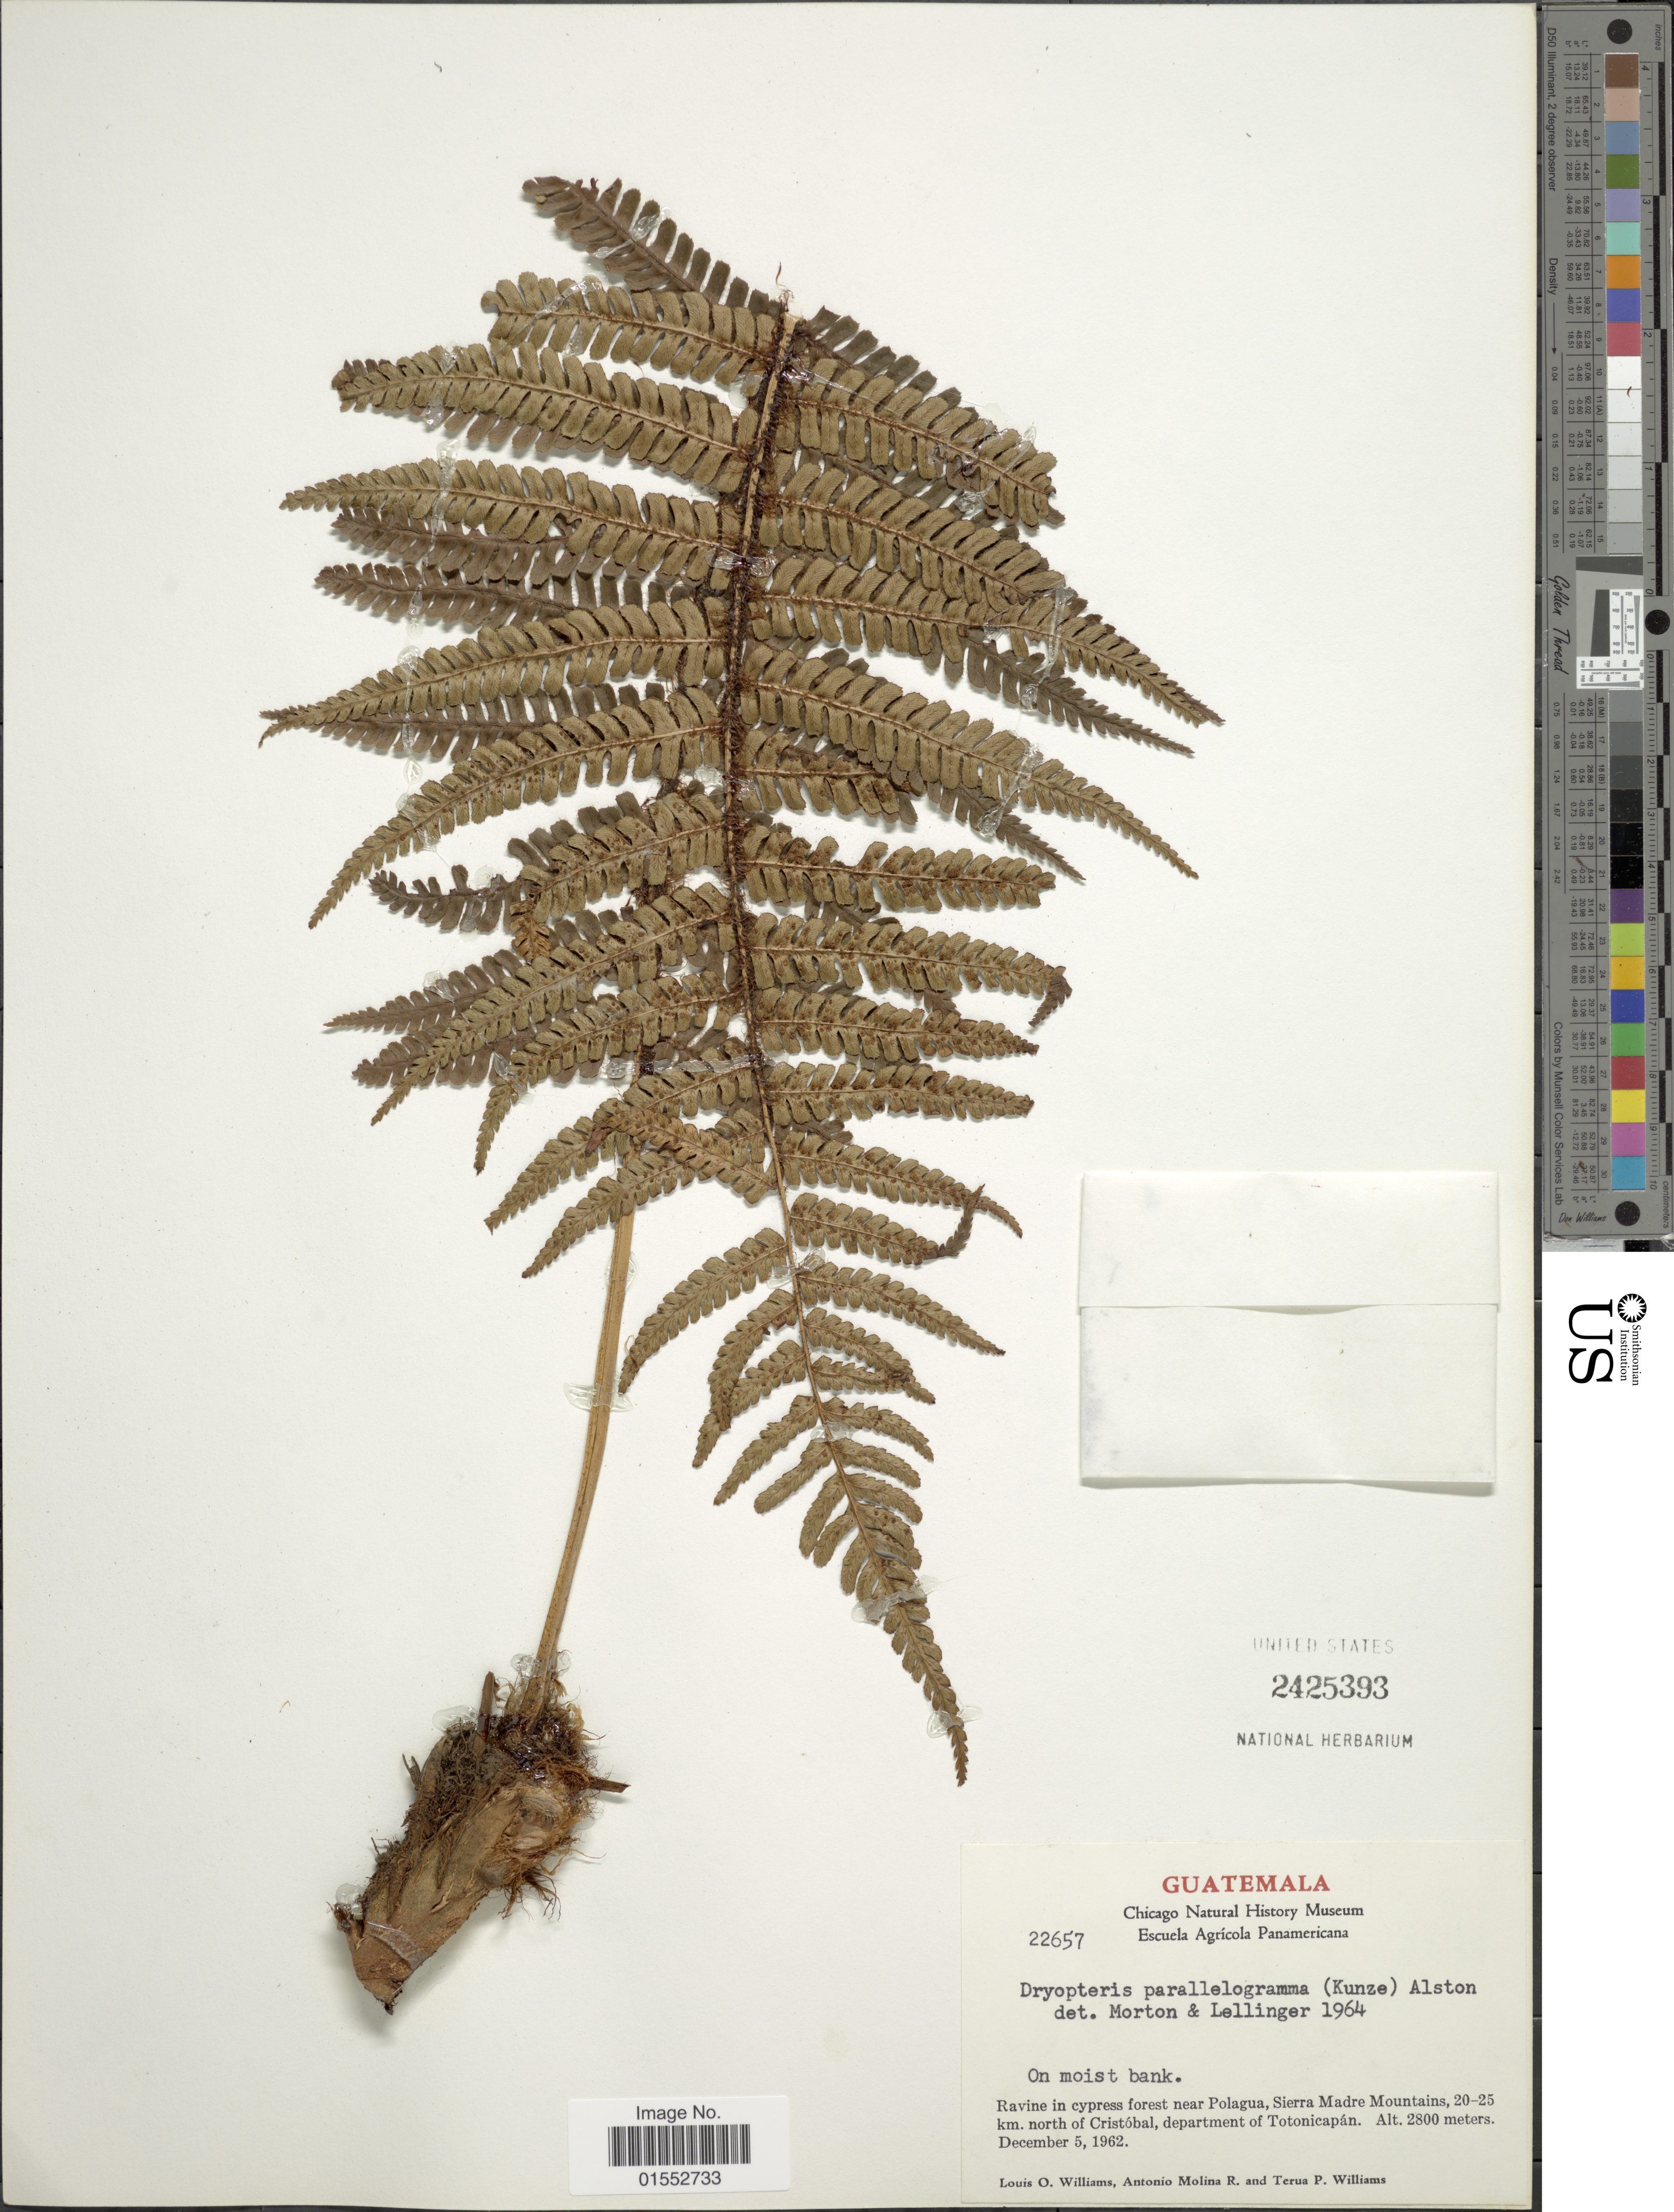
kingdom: Plantae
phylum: Tracheophyta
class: Polypodiopsida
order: Polypodiales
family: Dryopteridaceae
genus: Dryopteris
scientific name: Dryopteris wallichiana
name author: (Spreng.) Hyl.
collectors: L. O. Williams, A. Molina R. & T. P. Williams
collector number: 22657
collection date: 1962-12-05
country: Guatemala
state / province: Totonicapan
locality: Forest near Polagua, Sierra Madre Mountains, 20-25 km north of Cristóbal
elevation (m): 2800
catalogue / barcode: US 2425393